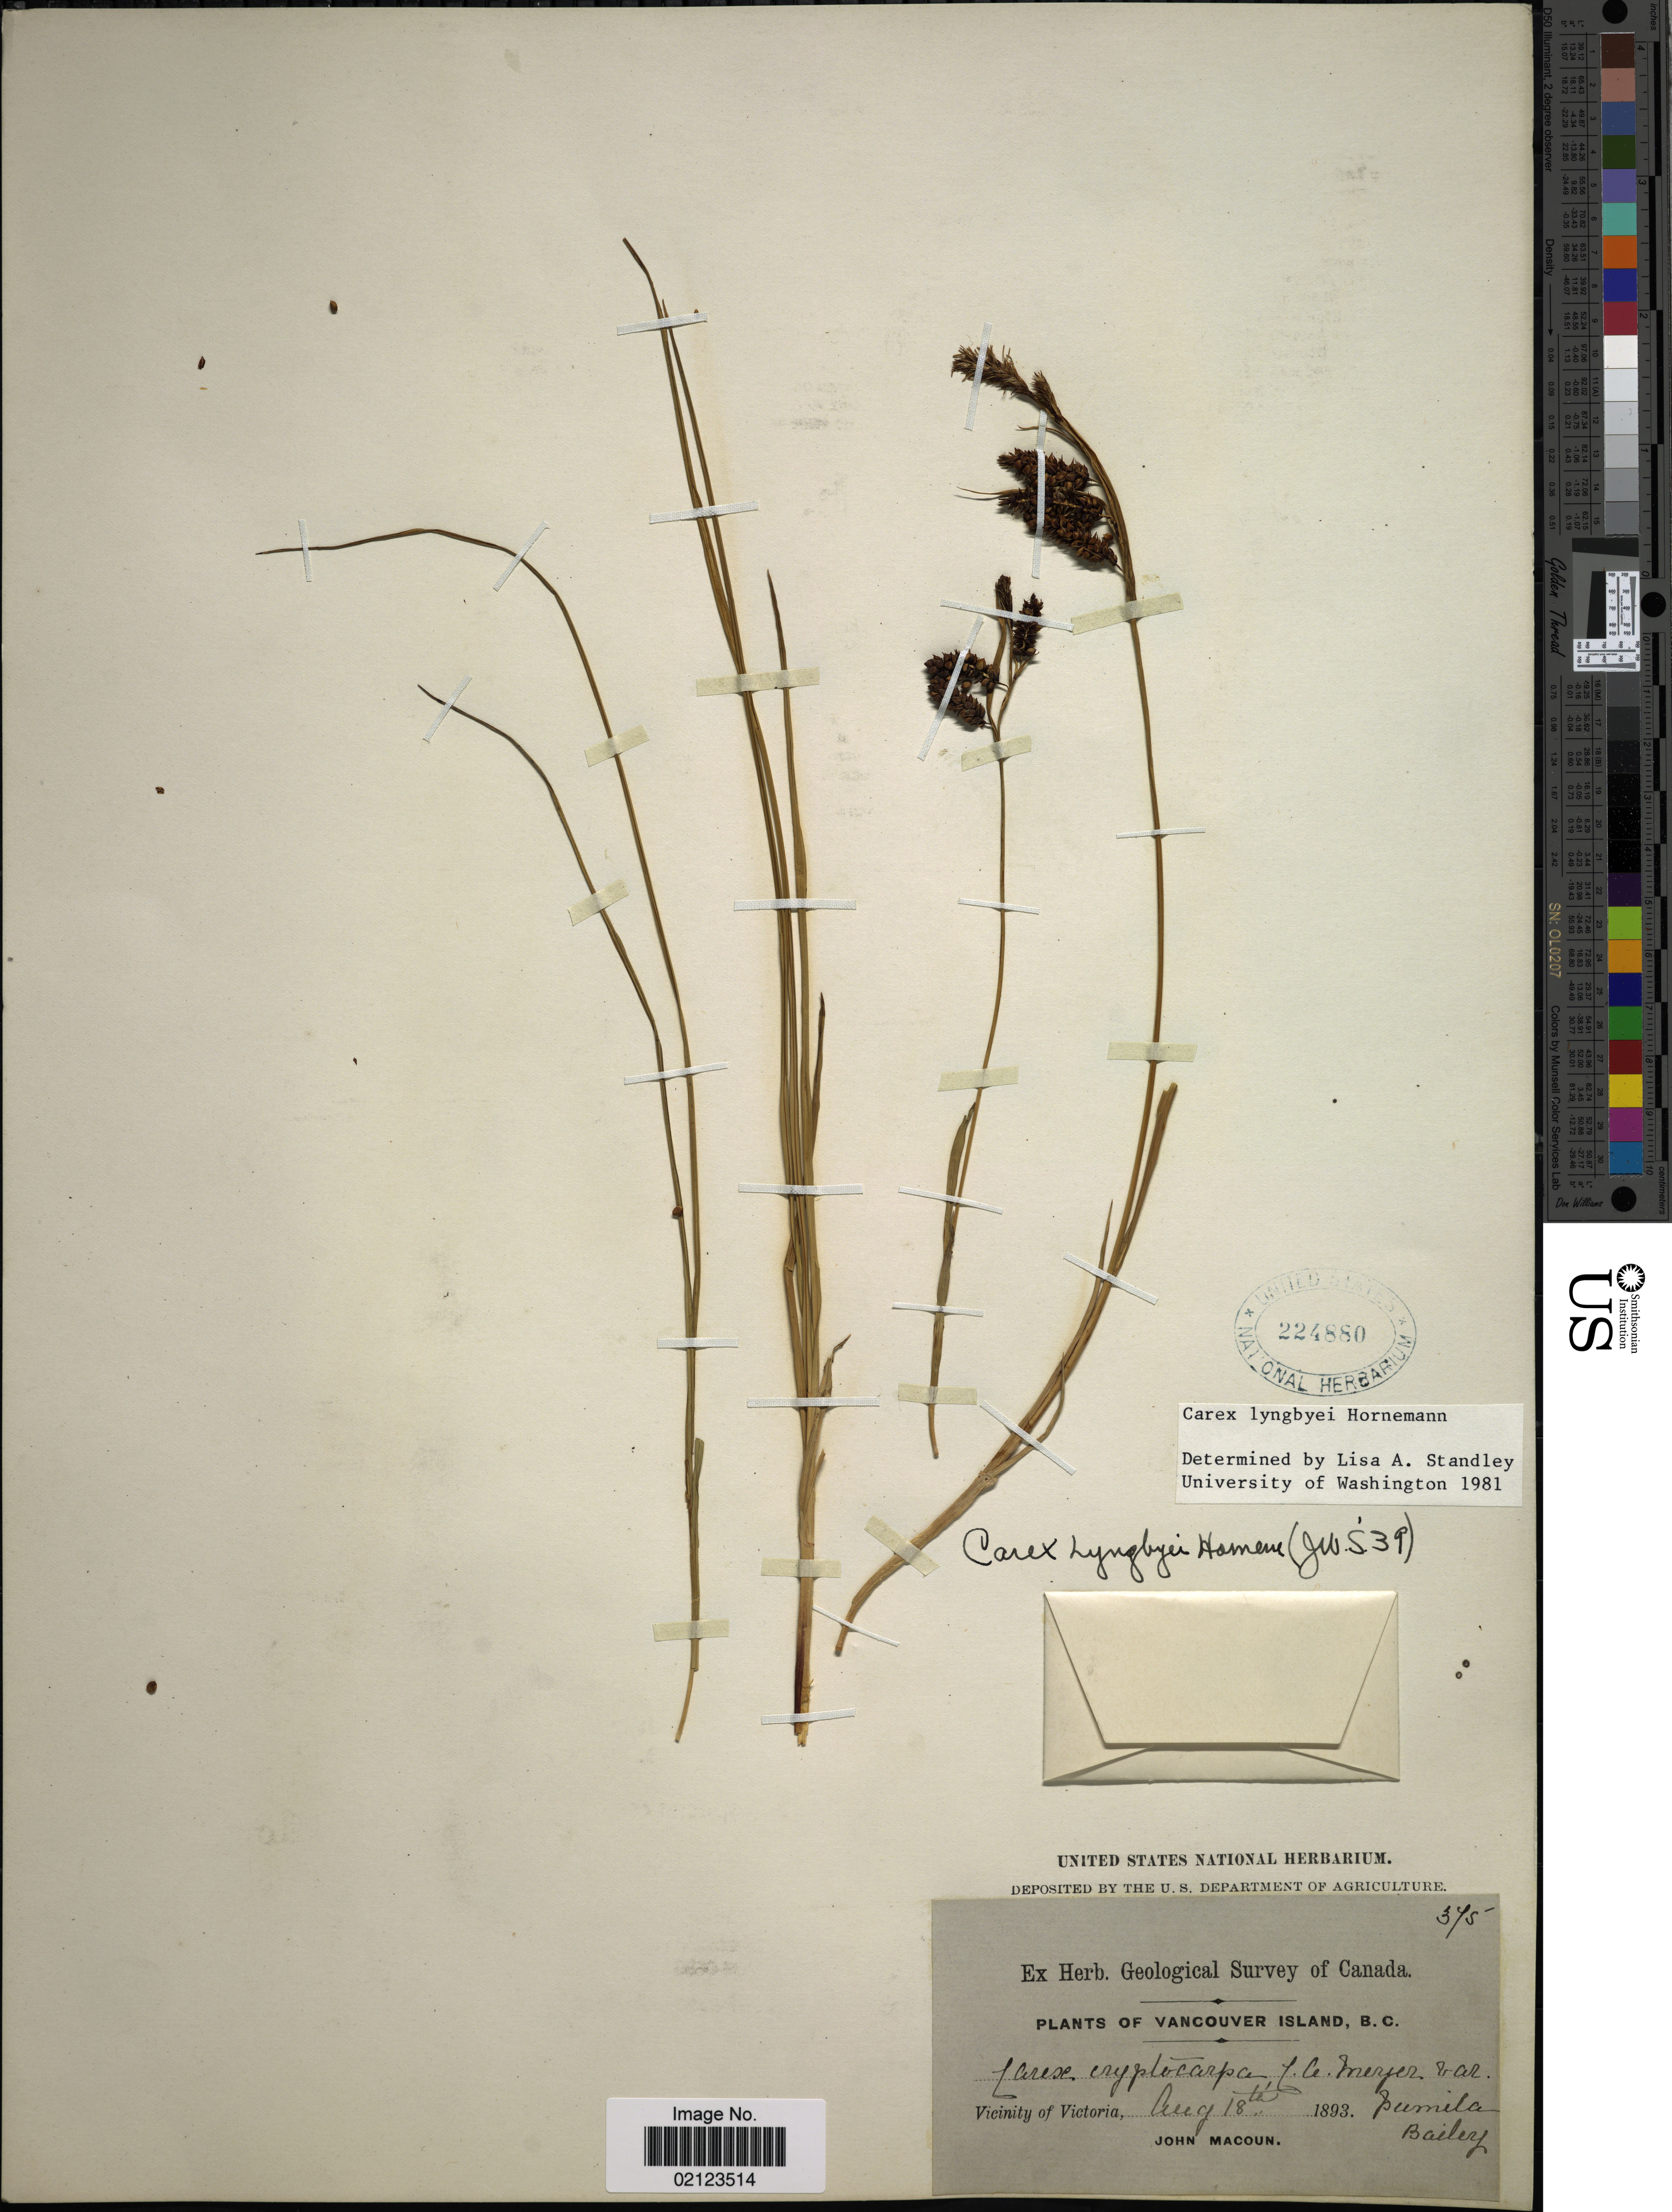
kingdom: Plantae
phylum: Tracheophyta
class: Liliopsida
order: Poales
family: Cyperaceae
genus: Carex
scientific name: Carex lyngbyei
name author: Hornem.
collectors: J. Macoun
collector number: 375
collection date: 1893-08-18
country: Canada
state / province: British Columbia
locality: Vancouver Island, B.C. Vicinity of Victoria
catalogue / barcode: US 224880